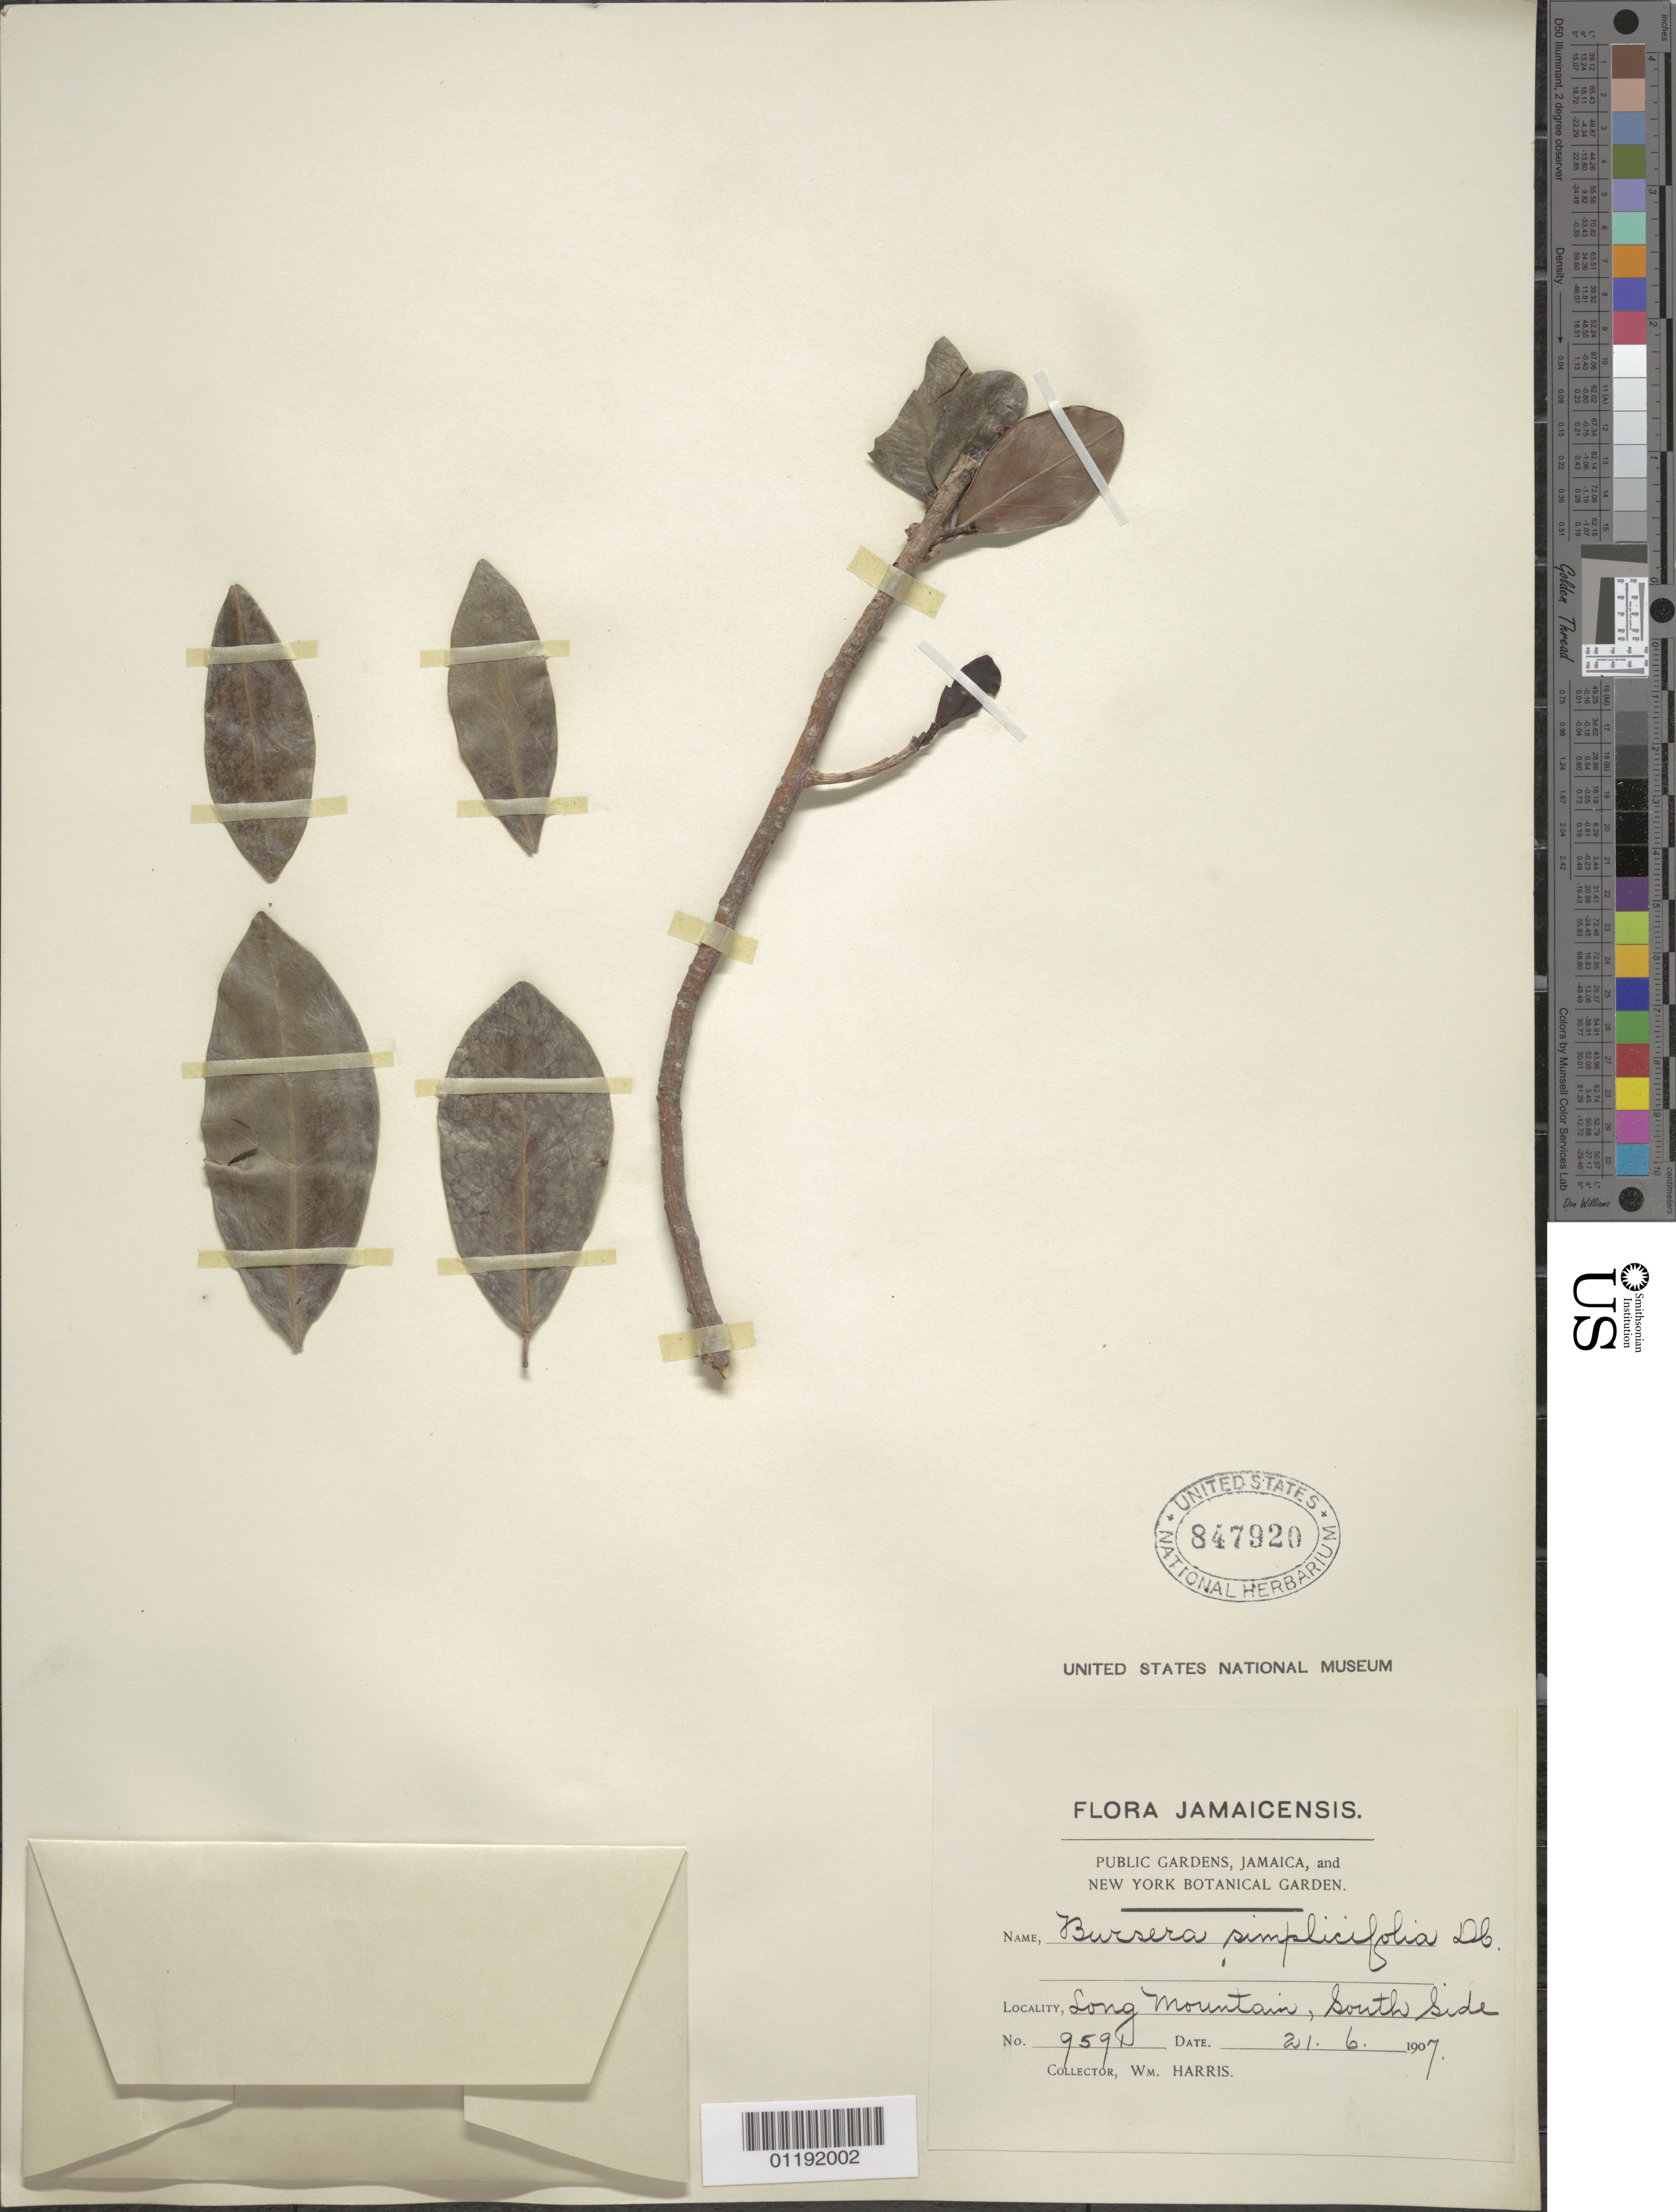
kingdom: Plantae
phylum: Tracheophyta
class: Magnoliopsida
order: Sapindales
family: Burseraceae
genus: Bursera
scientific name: Bursera lunanii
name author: (Spreng.) C.D. Adams & Dandy ex Proctor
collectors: W. Harris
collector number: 9591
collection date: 1907-06-21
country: Jamaica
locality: Long Mountain, S side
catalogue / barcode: US 847920